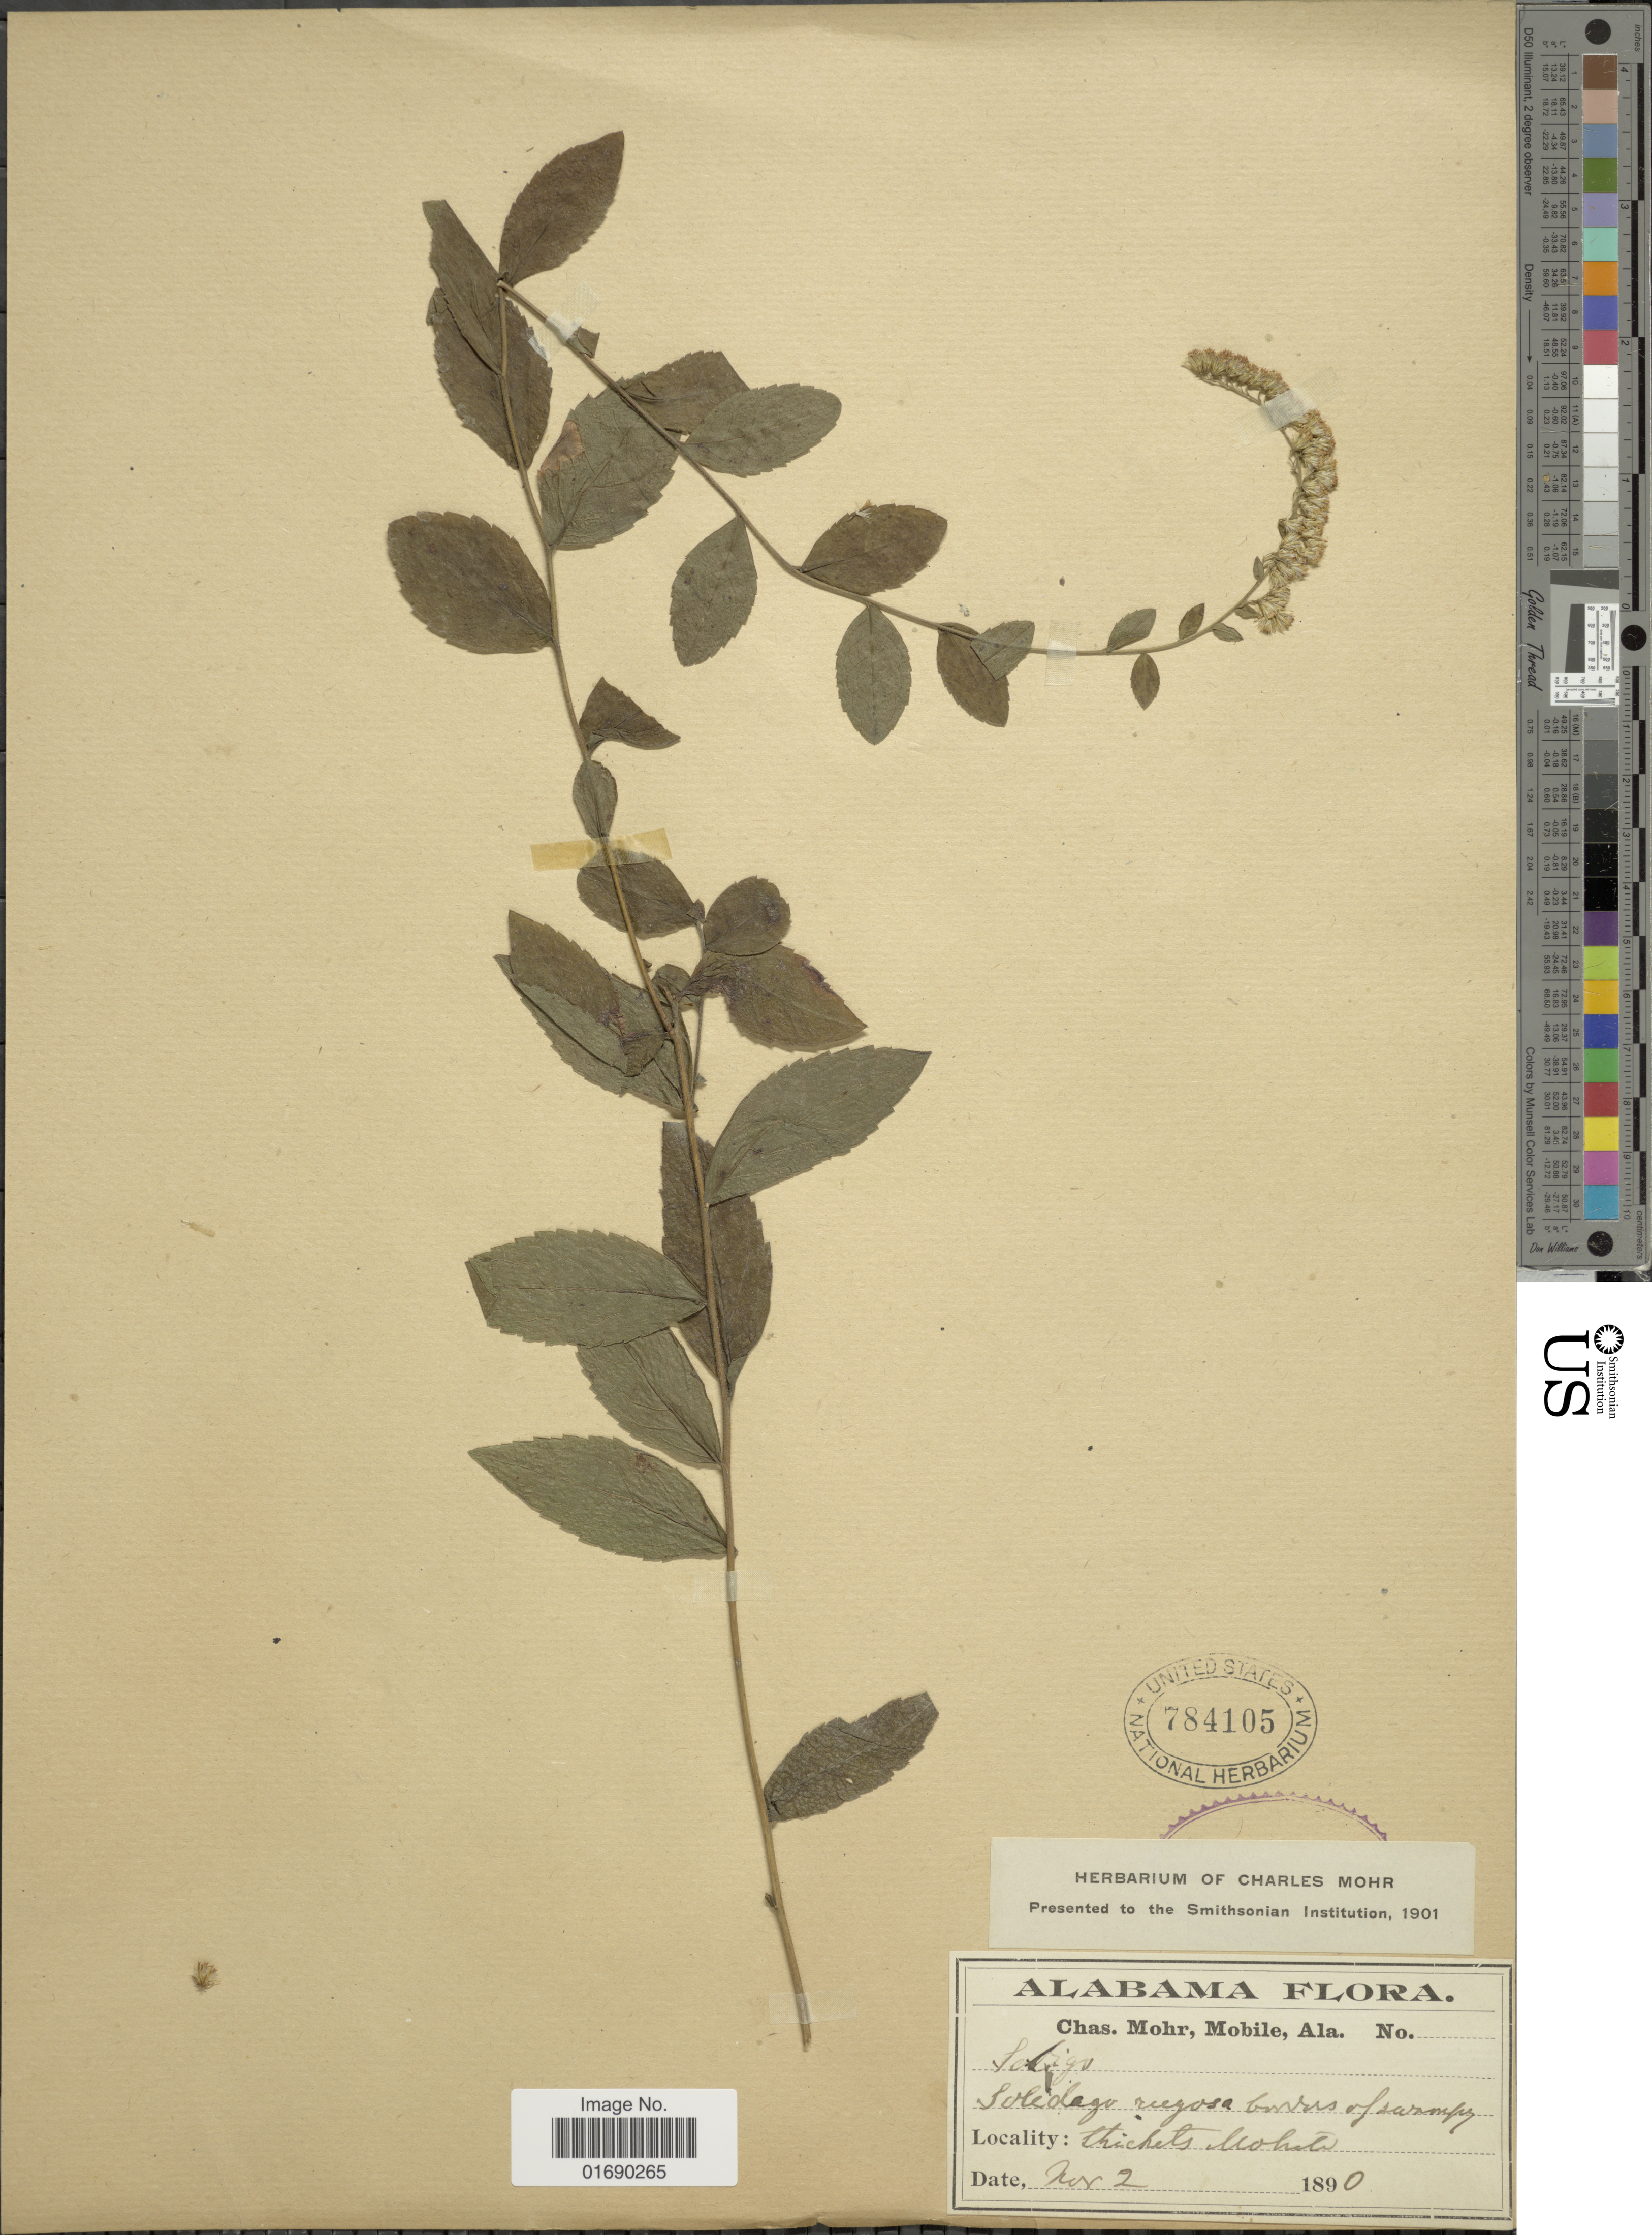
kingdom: Plantae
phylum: Tracheophyta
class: Magnoliopsida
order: Asterales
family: Asteraceae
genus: Solidago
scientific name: Solidago rugosa var. celtidifolia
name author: (Small) Fernald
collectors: Mohr, C. T. (herbarium)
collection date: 1890-11-02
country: United States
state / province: Alabama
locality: Mobile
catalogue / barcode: US 784105